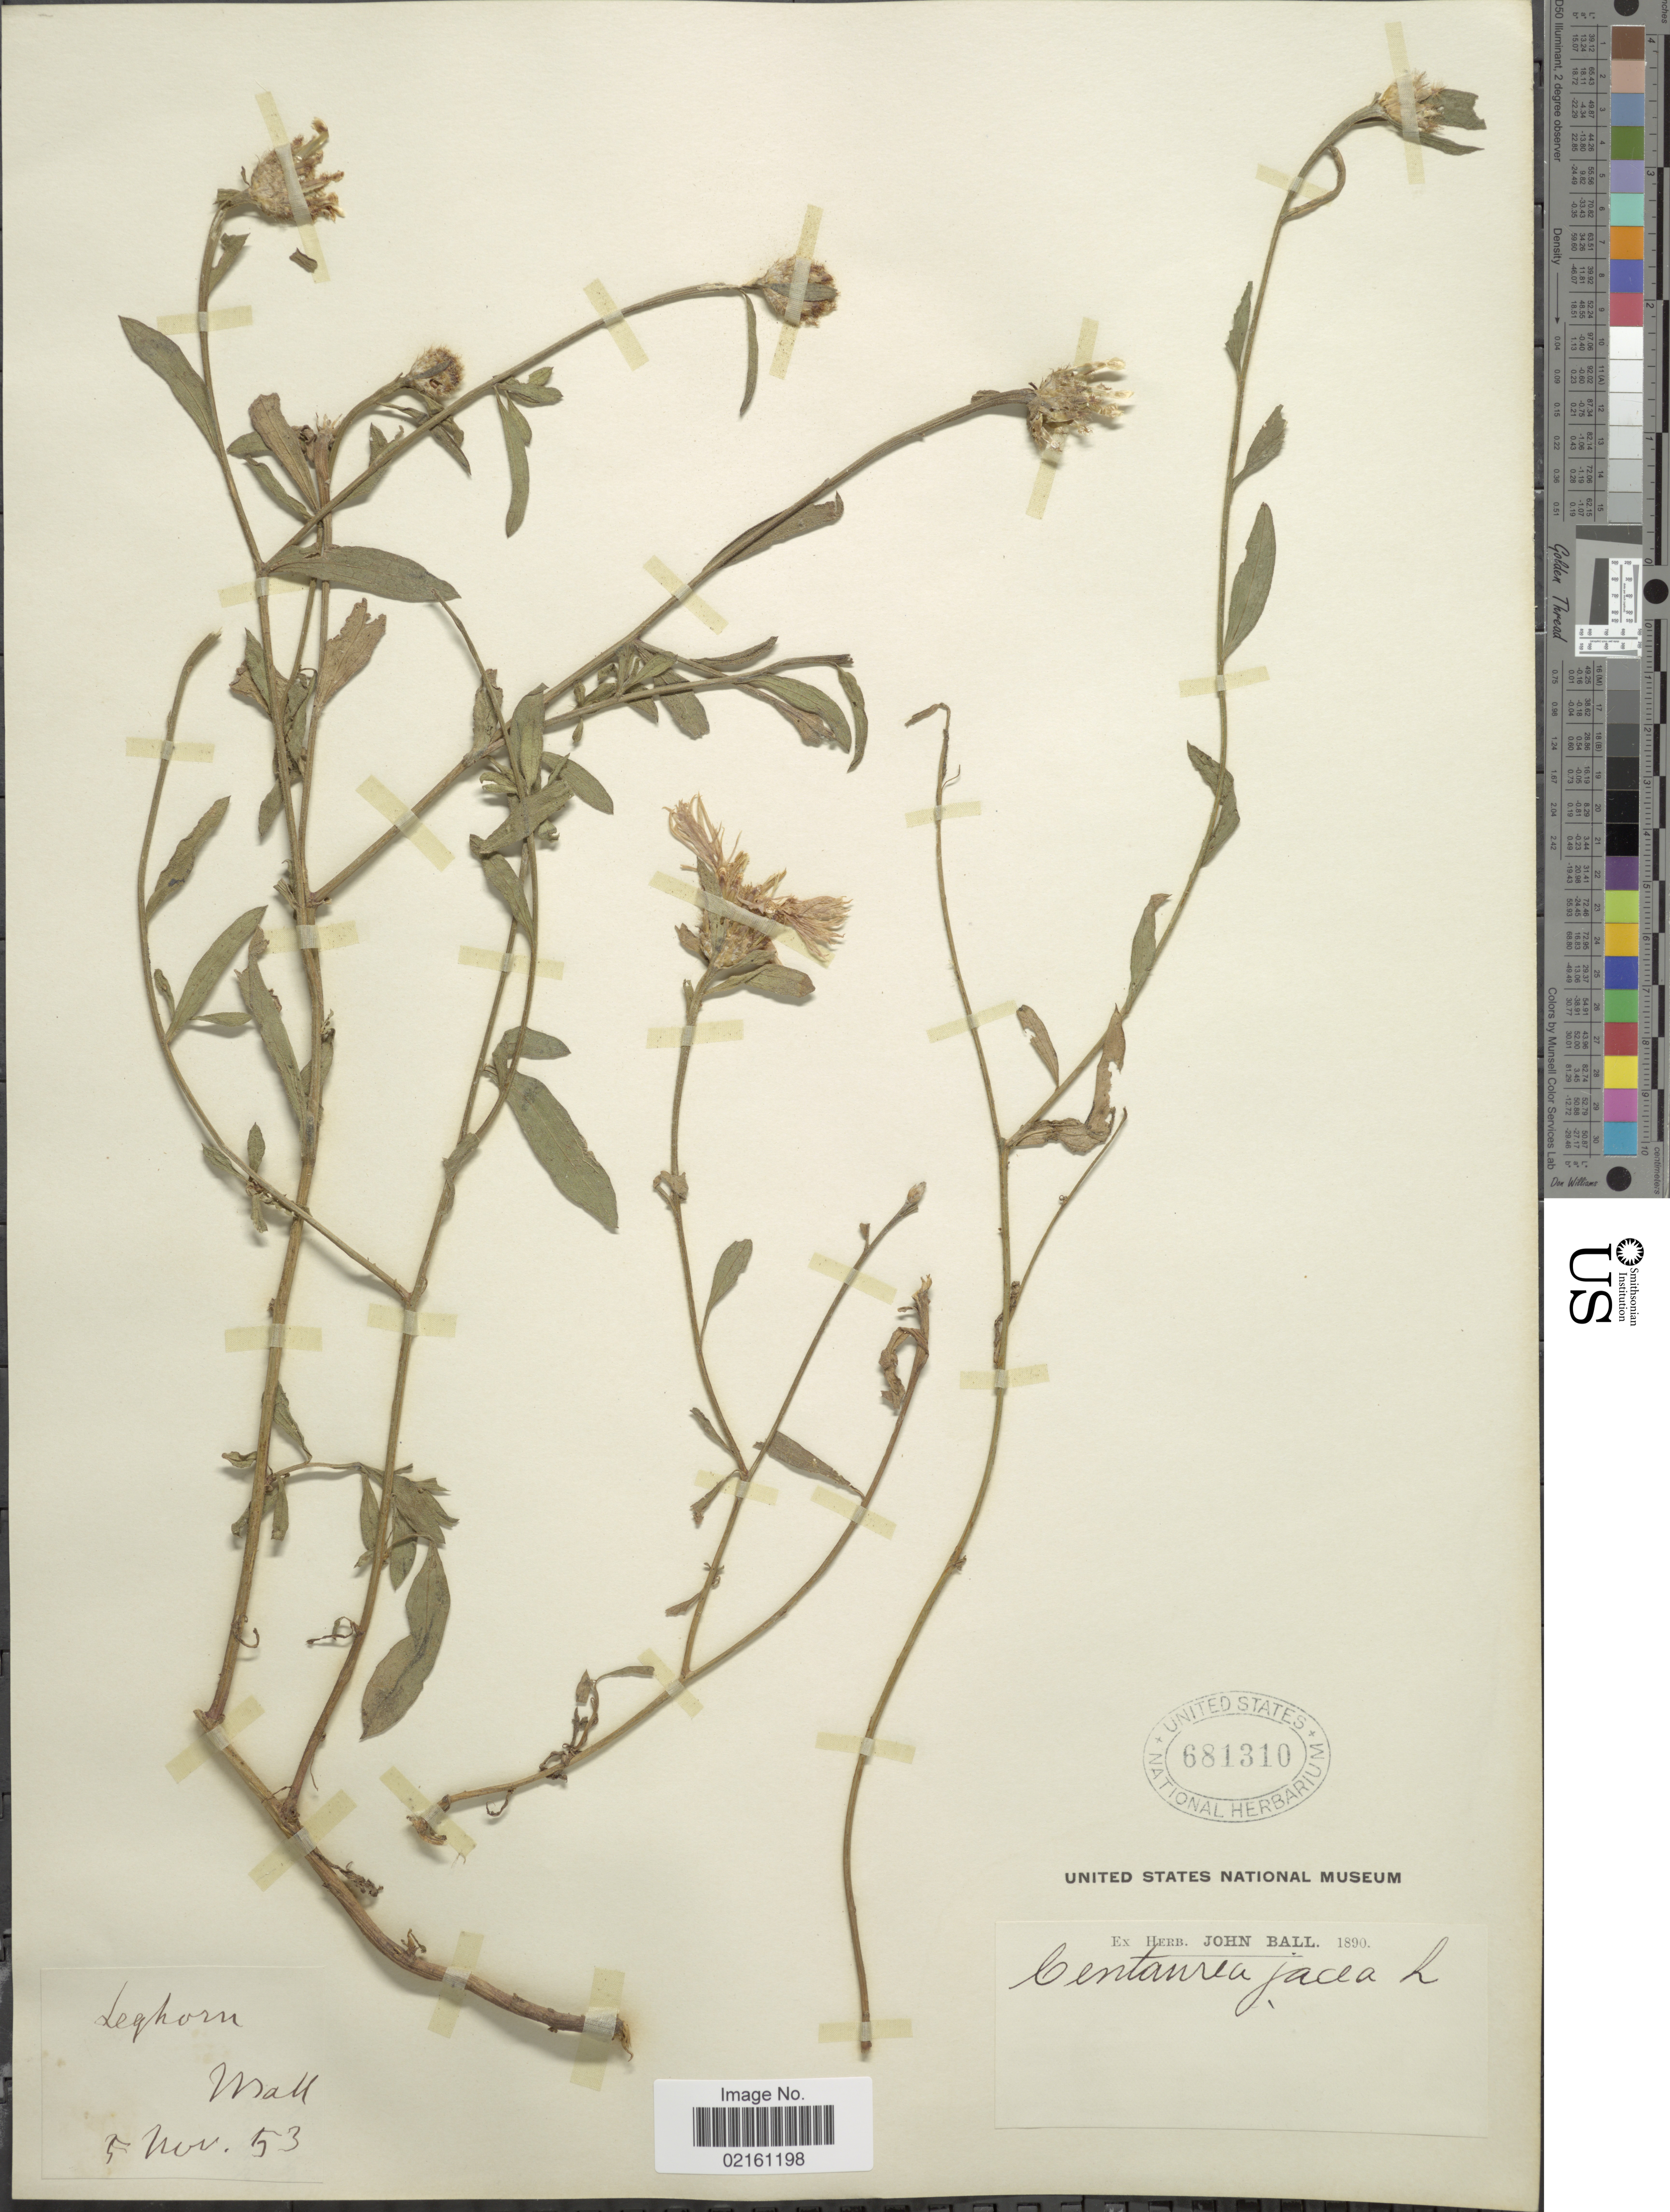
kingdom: Plantae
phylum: Tracheophyta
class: Magnoliopsida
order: Asterales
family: Asteraceae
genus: Centaurea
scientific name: Centaurea jacea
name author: L.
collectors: J. Ball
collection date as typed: Transcribed d/m/y: 5/11/53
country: Italy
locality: Leghorn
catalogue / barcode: US 681310